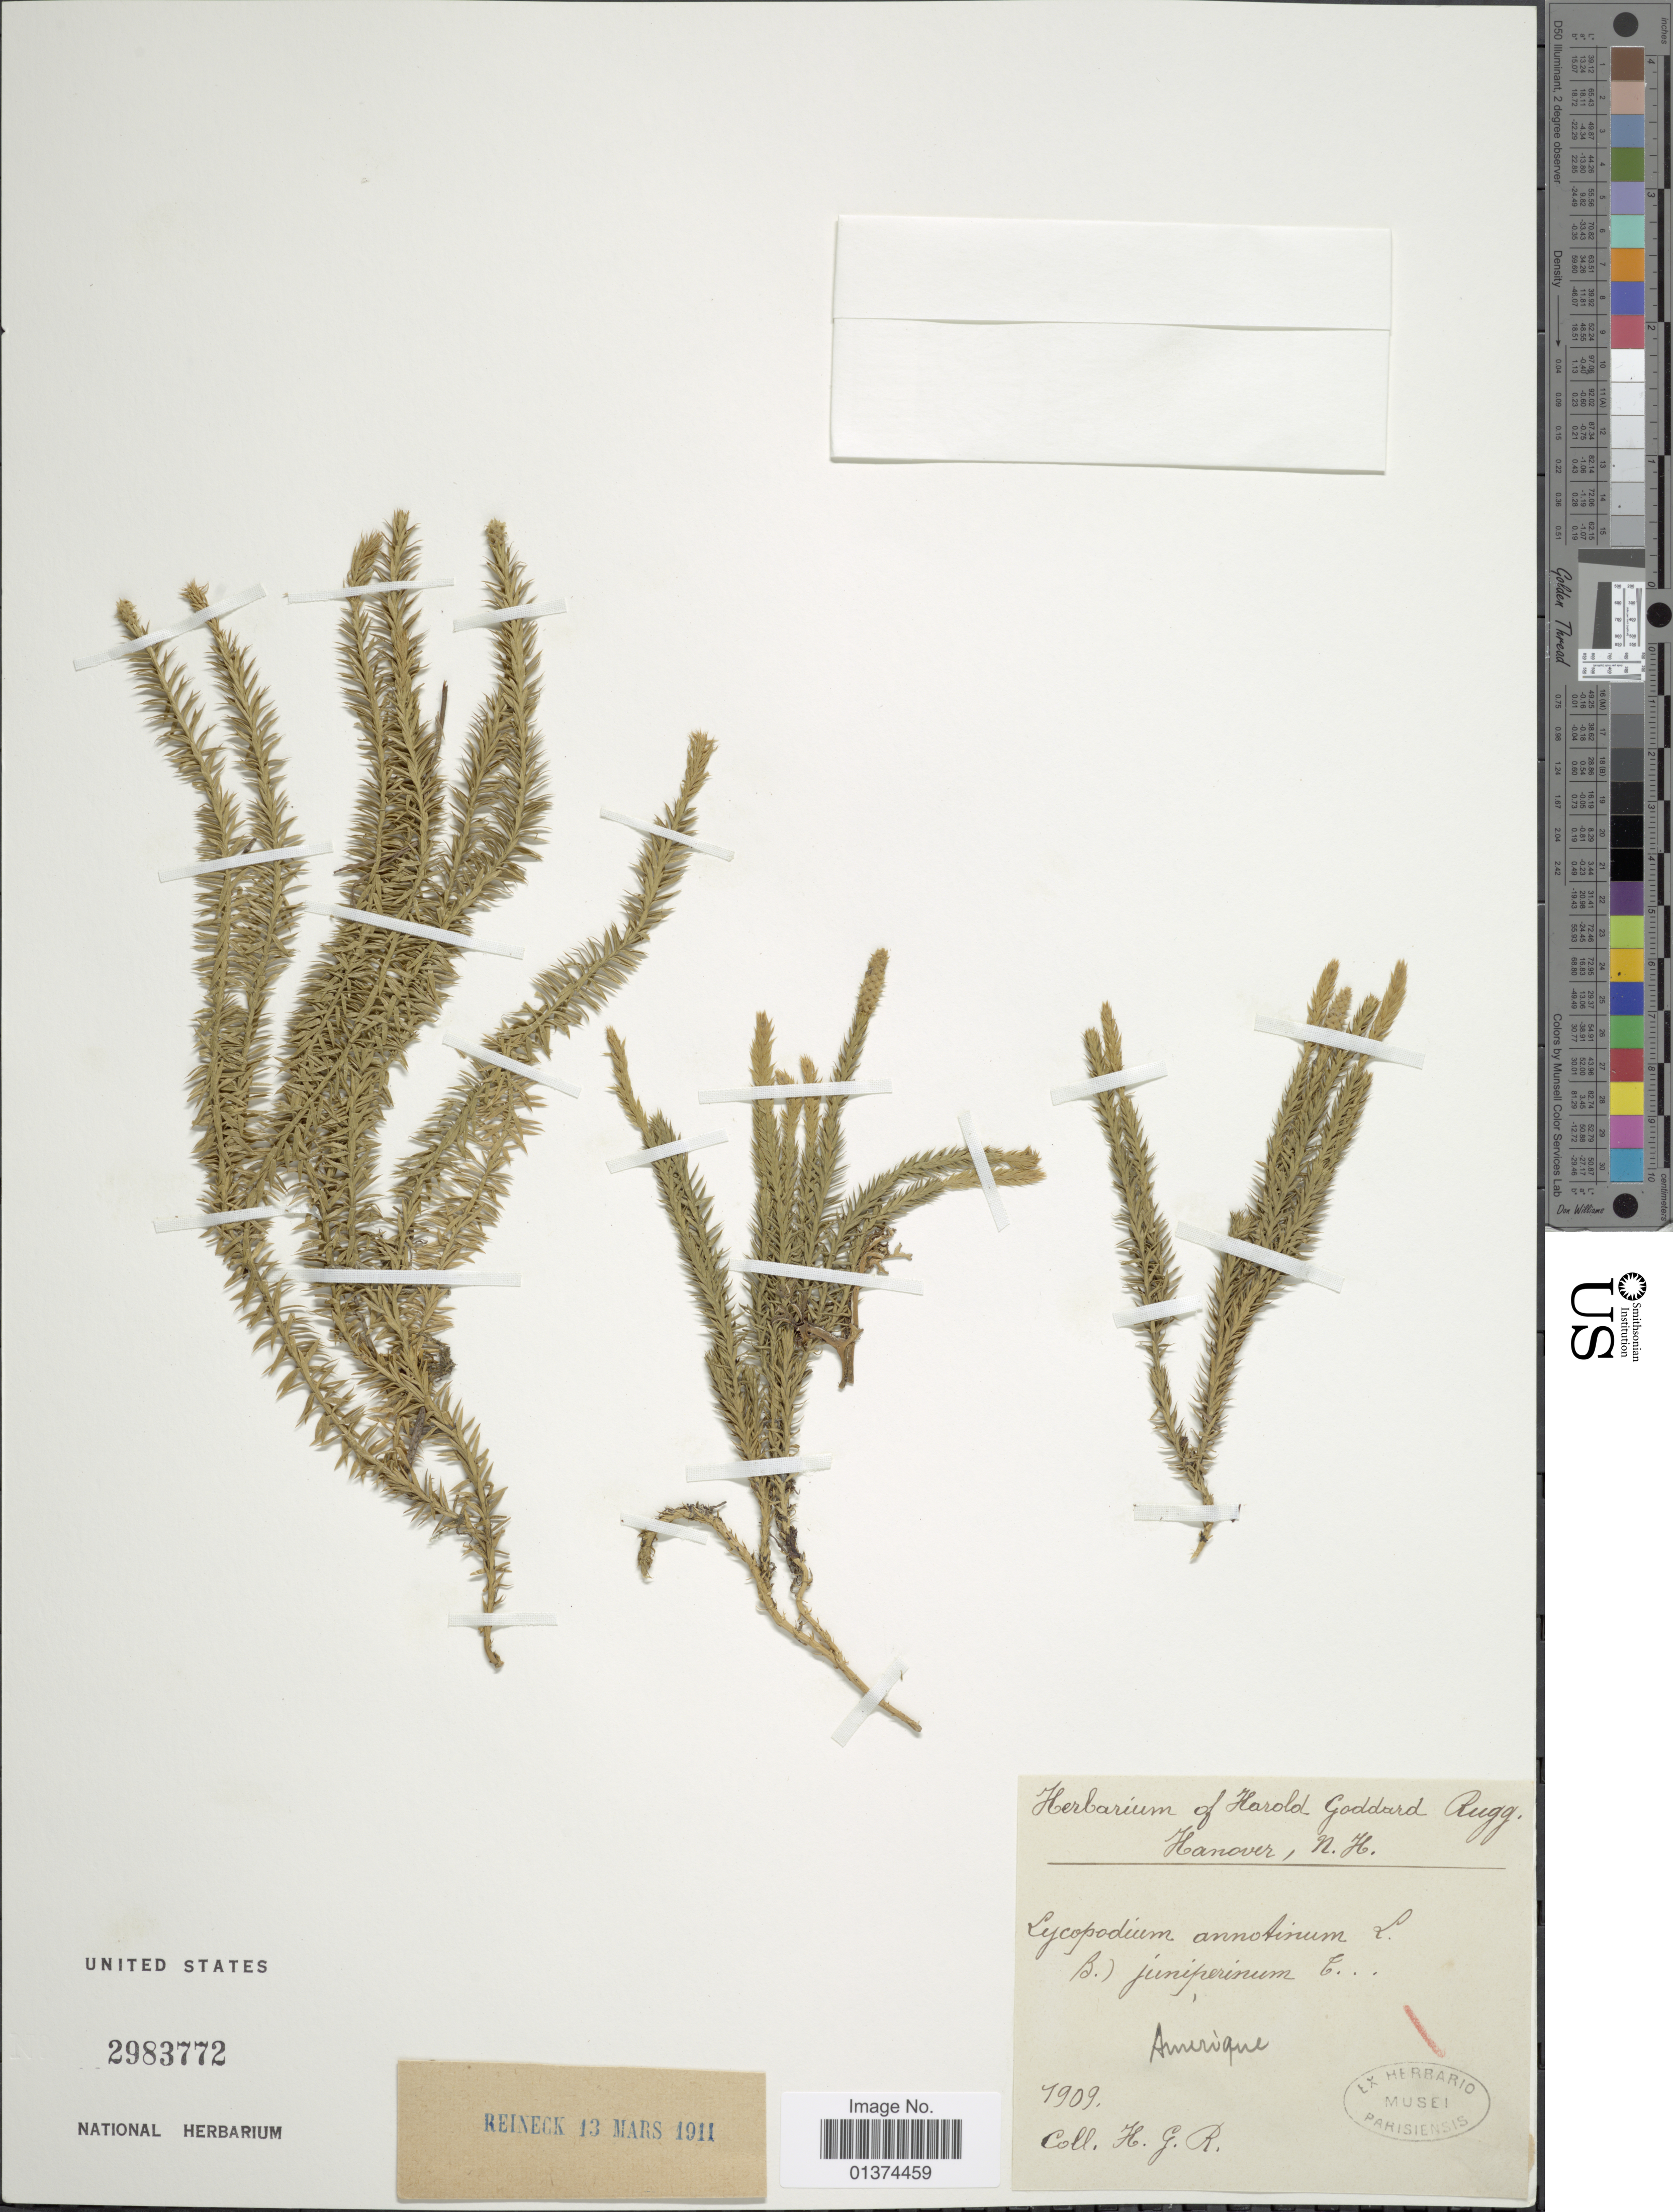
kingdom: Plantae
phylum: Tracheophyta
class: Lycopodiopsida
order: Lycopodiales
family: Lycopodiaceae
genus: Spinulum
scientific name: Spinulum annotinum subsp. annotinum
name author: (L.) A. Haines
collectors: H. Rugg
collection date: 1909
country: United States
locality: Amerique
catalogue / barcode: US 2983772